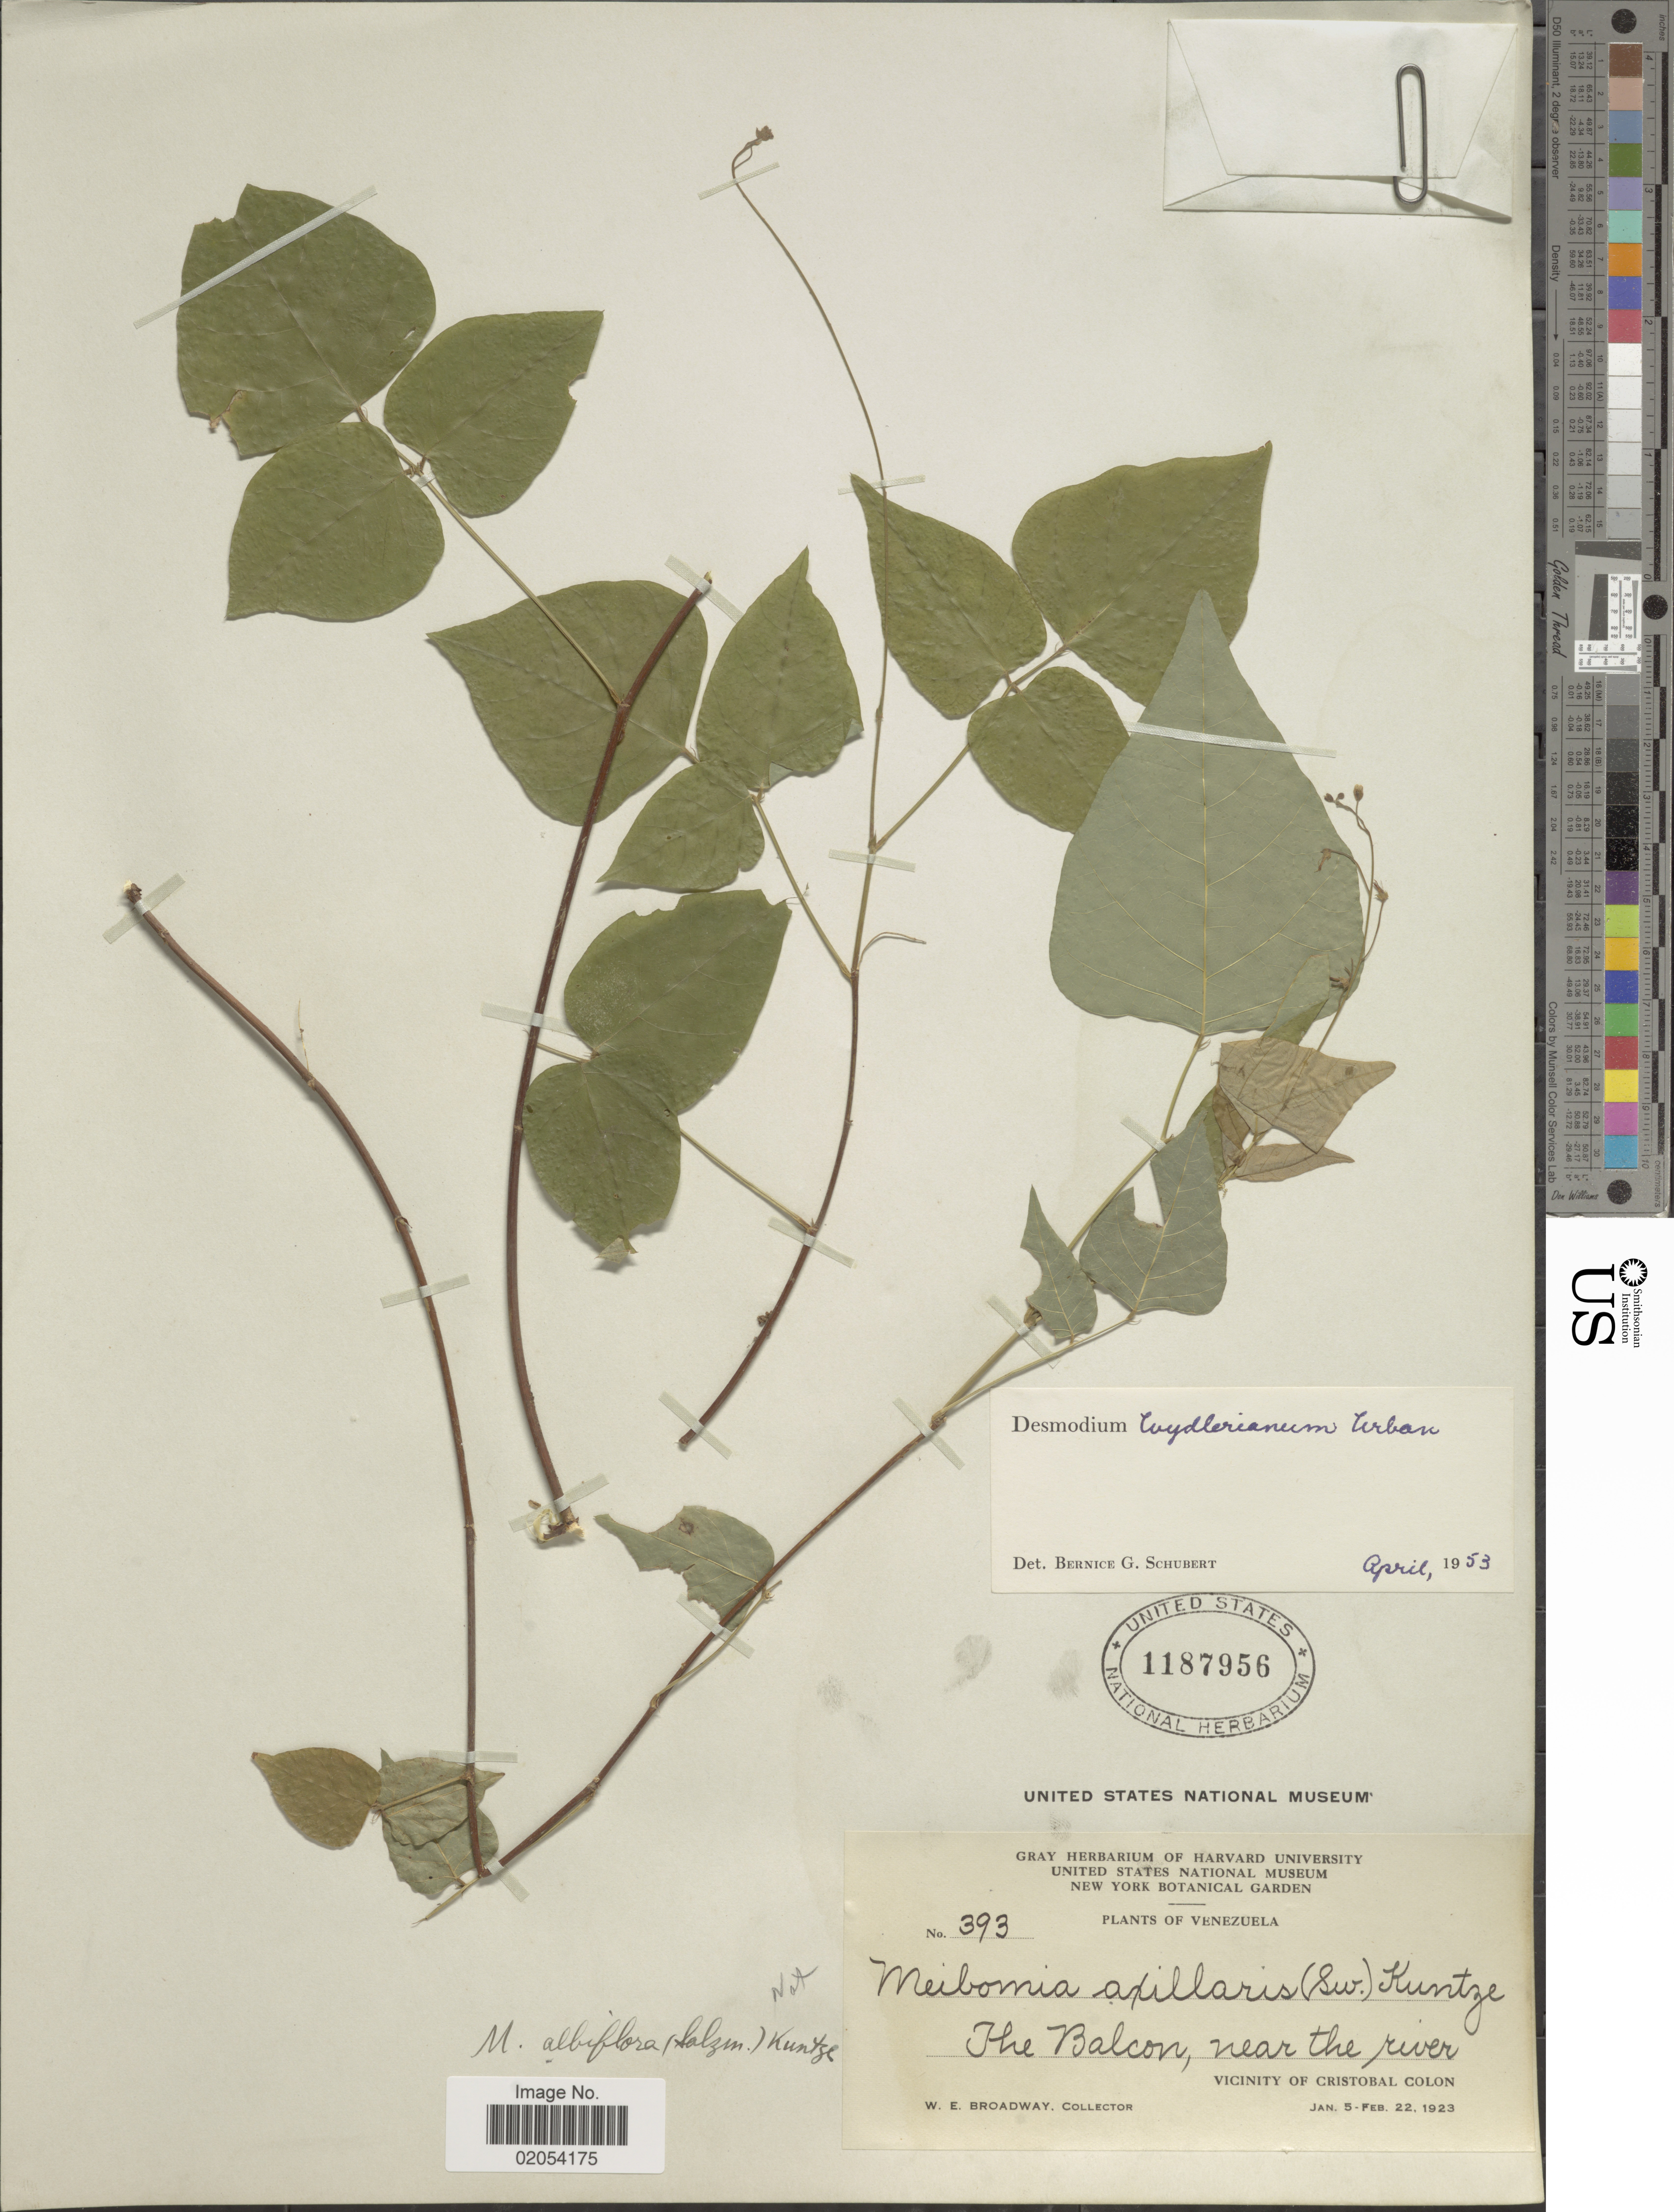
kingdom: Plantae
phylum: Tracheophyta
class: Magnoliopsida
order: Fabales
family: Fabaceae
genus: Desmodium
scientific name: Desmodium wydlerianum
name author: Urb.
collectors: W. E. Broadway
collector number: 393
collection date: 1923-01-05/1923-02-22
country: Venezuela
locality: The Balcon, near the river, Vicinity of Cristibal Colon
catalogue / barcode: US 1187956